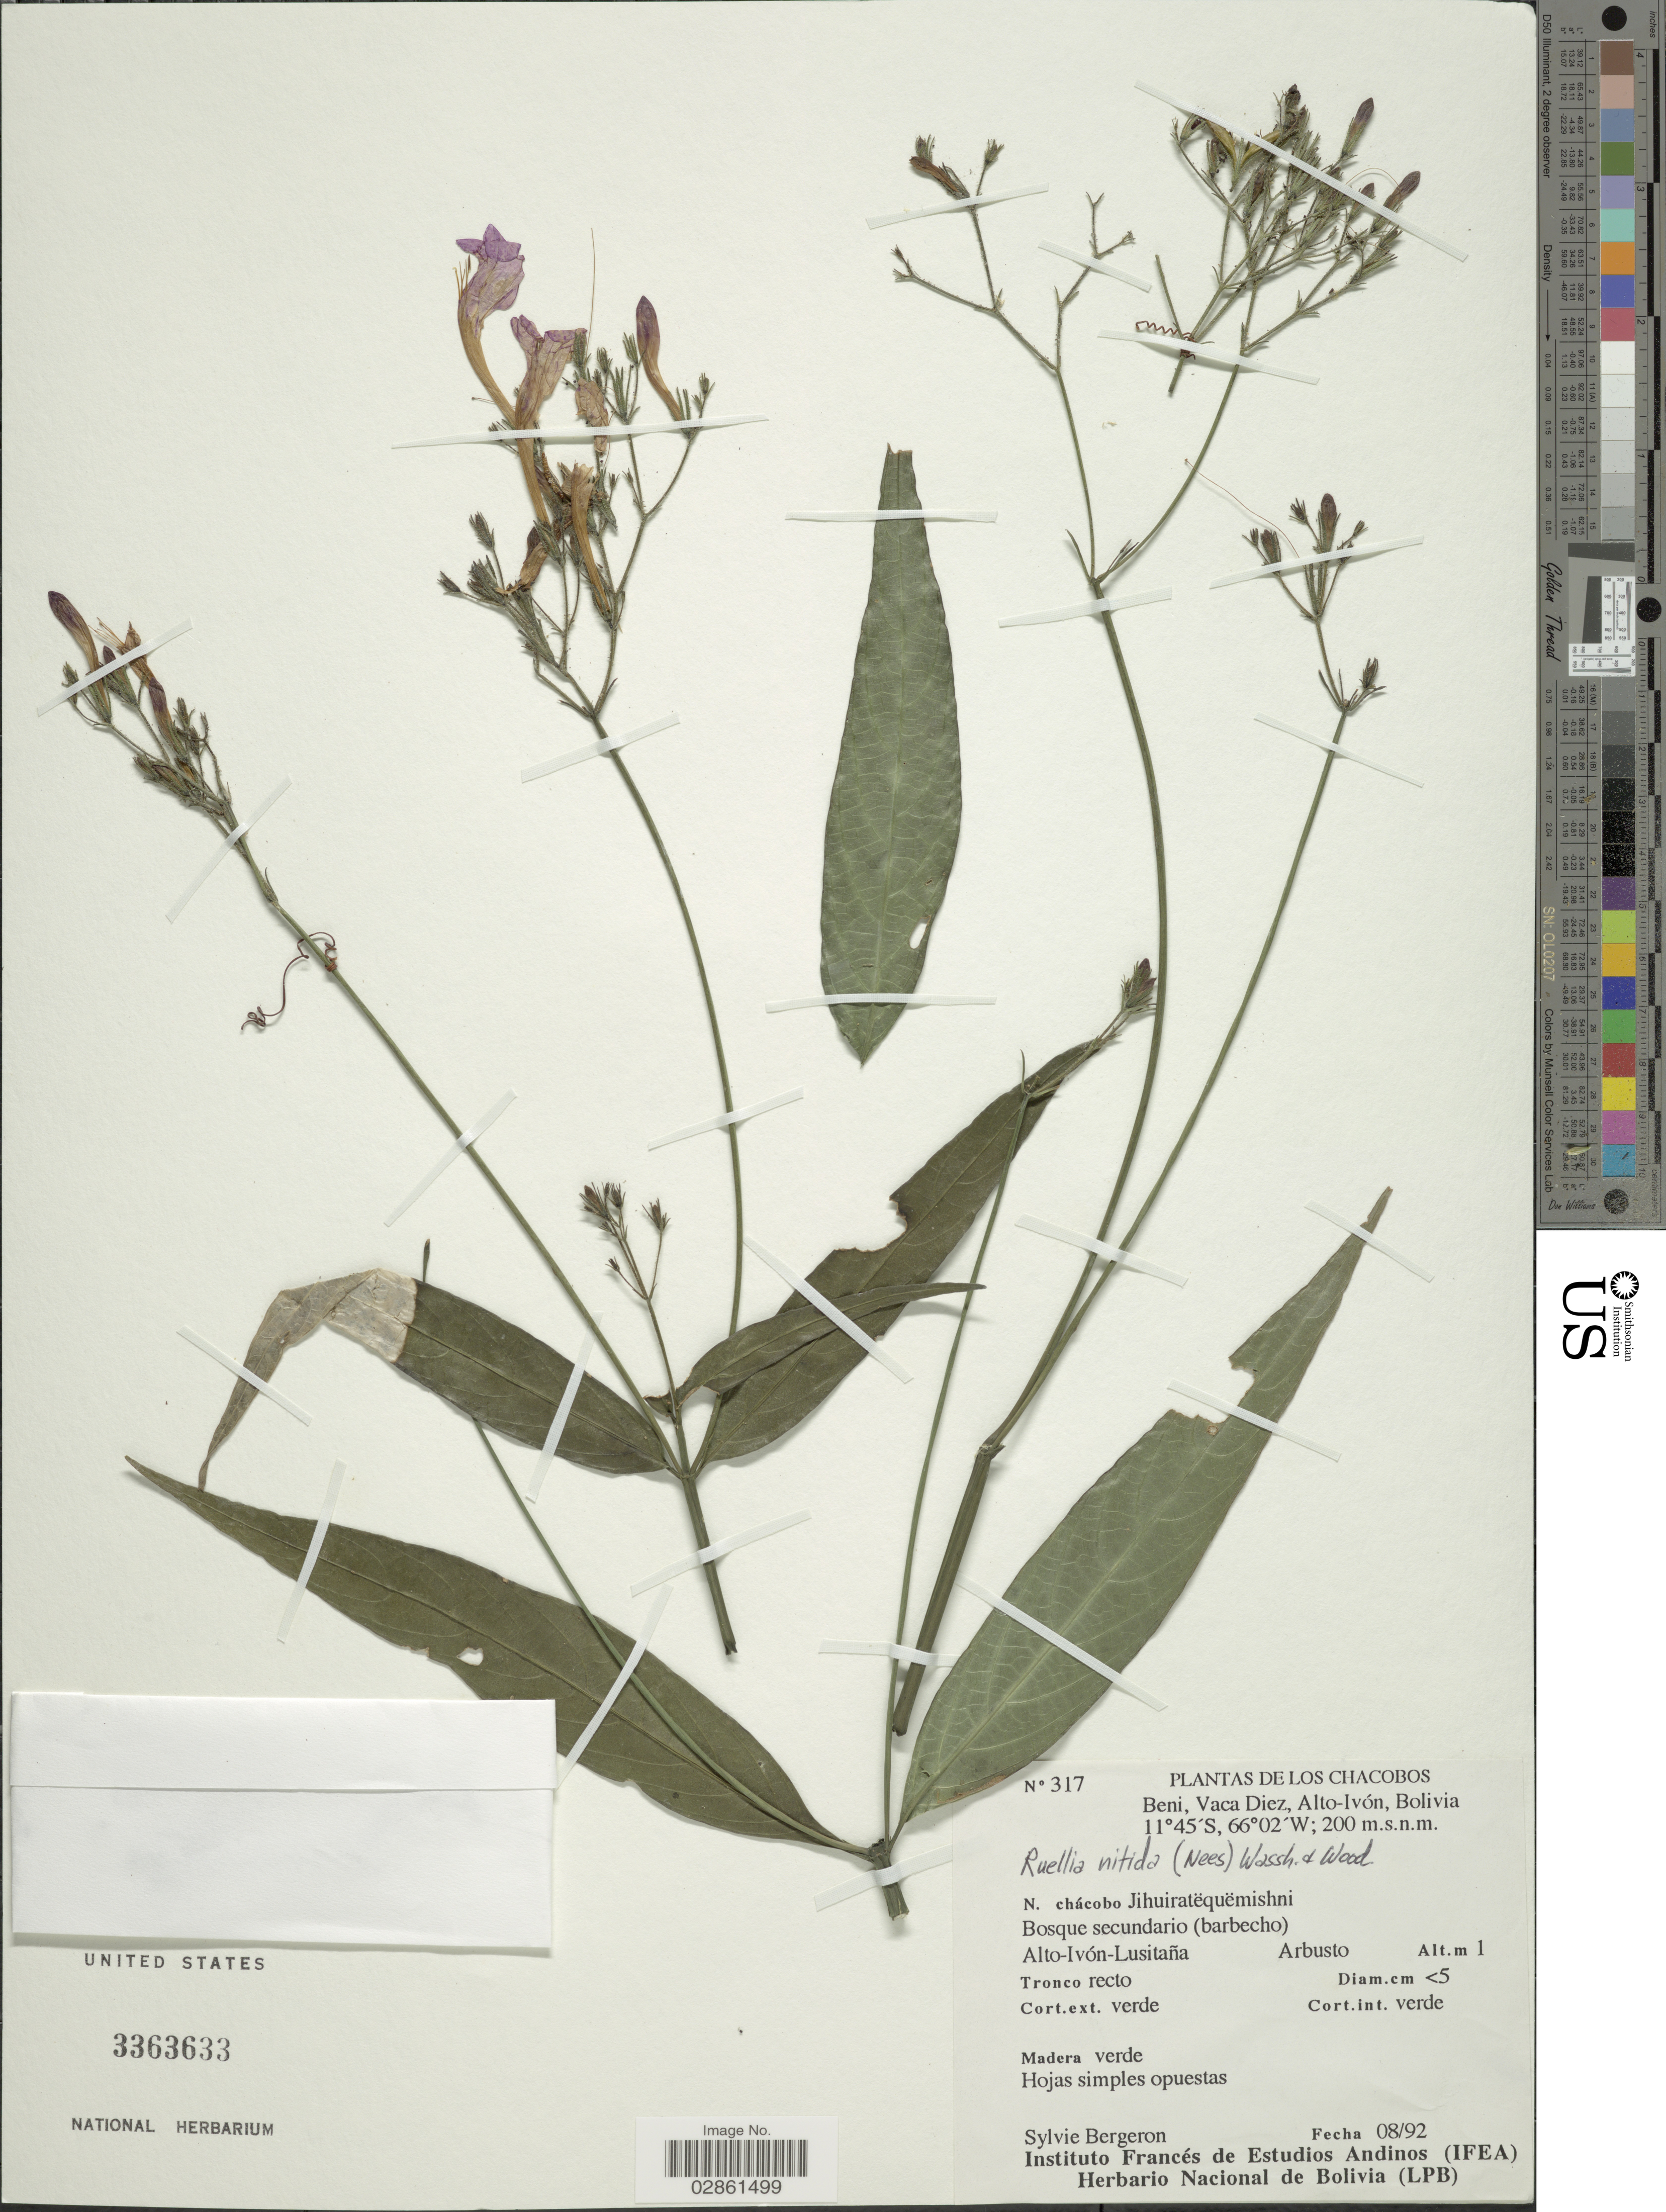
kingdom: Plantae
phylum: Tracheophyta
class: Magnoliopsida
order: Lamiales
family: Acanthaceae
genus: Ruellia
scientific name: Ruellia nitida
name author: (Nees) Wassh. & J.R.I. Wood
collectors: S. Bergeron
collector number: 317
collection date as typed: Transcribed d/m/y: /8/92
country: Bolivia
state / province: Beni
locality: Los Chacobos. Vaca Diez, Alto-Ivón. Alto-Ivón-Lusitaña.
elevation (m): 200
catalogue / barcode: US 3363633